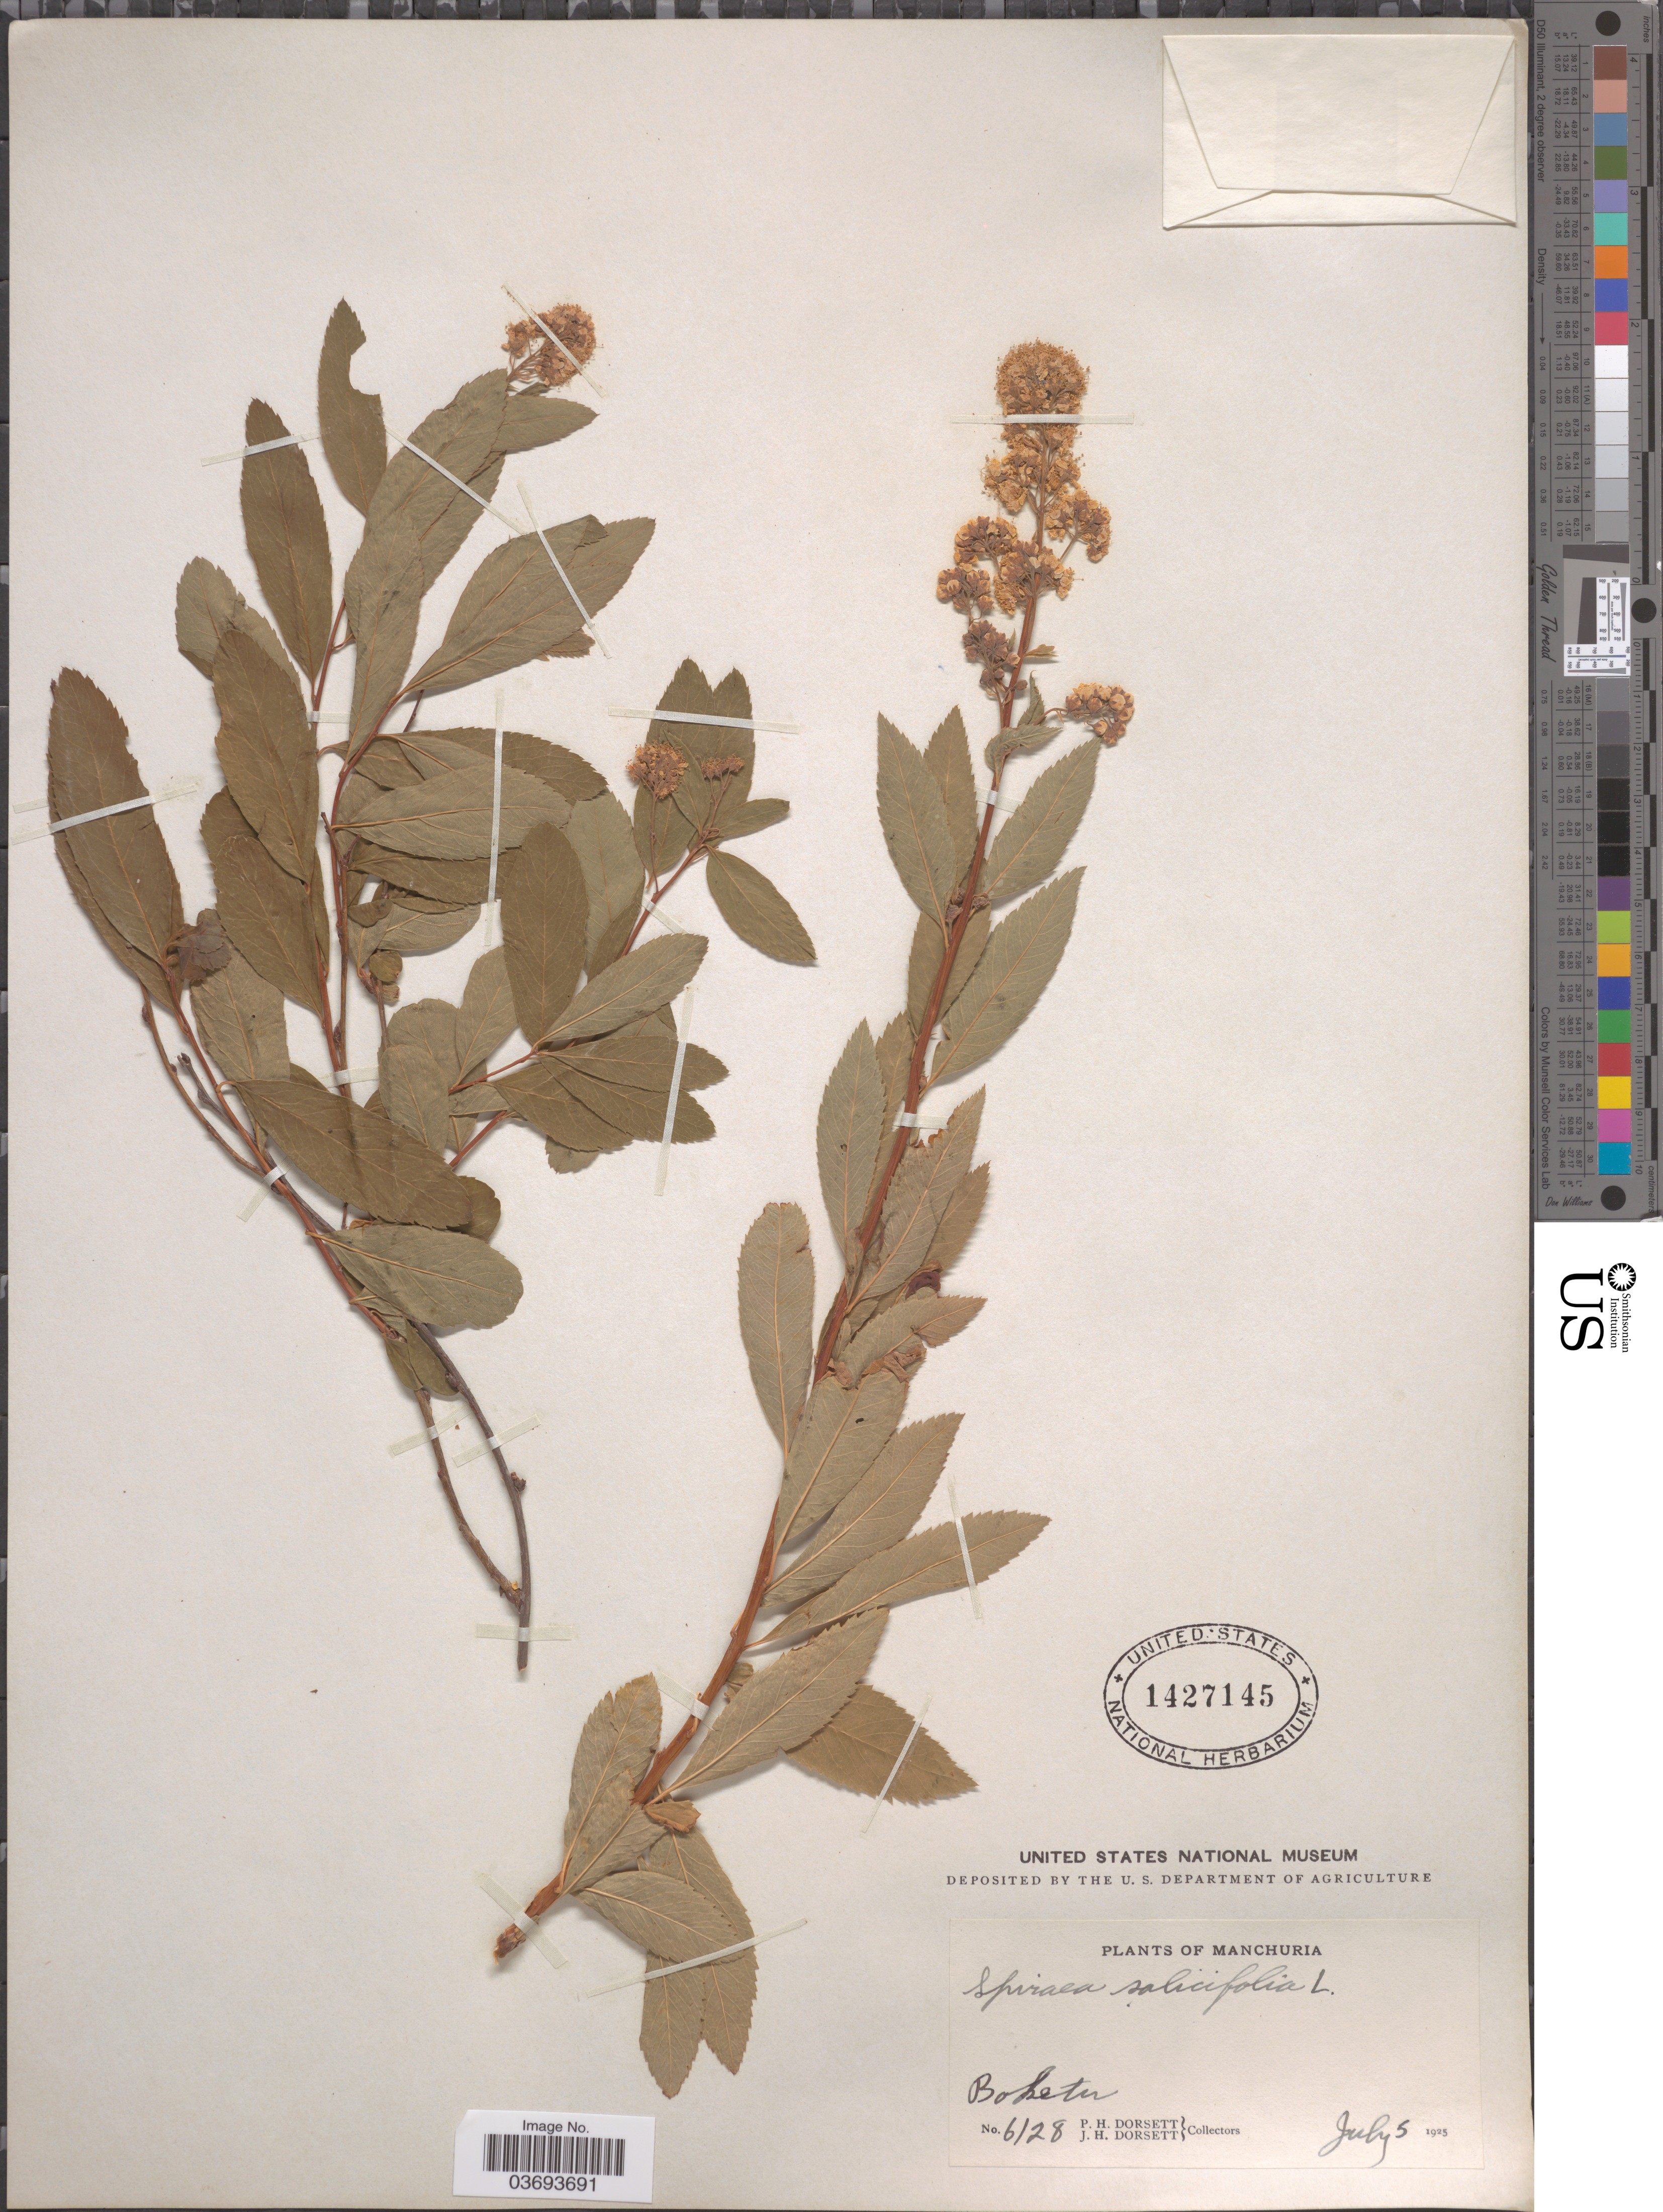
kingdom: Plantae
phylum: Tracheophyta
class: Magnoliopsida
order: Rosales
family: Rosaceae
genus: Spiraea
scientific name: Spiraea salicifolia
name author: L.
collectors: P. H. Dorsett & J. Dorsett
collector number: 6128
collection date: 1925-07-05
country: China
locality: Manchuria. Boketu.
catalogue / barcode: US 1427145